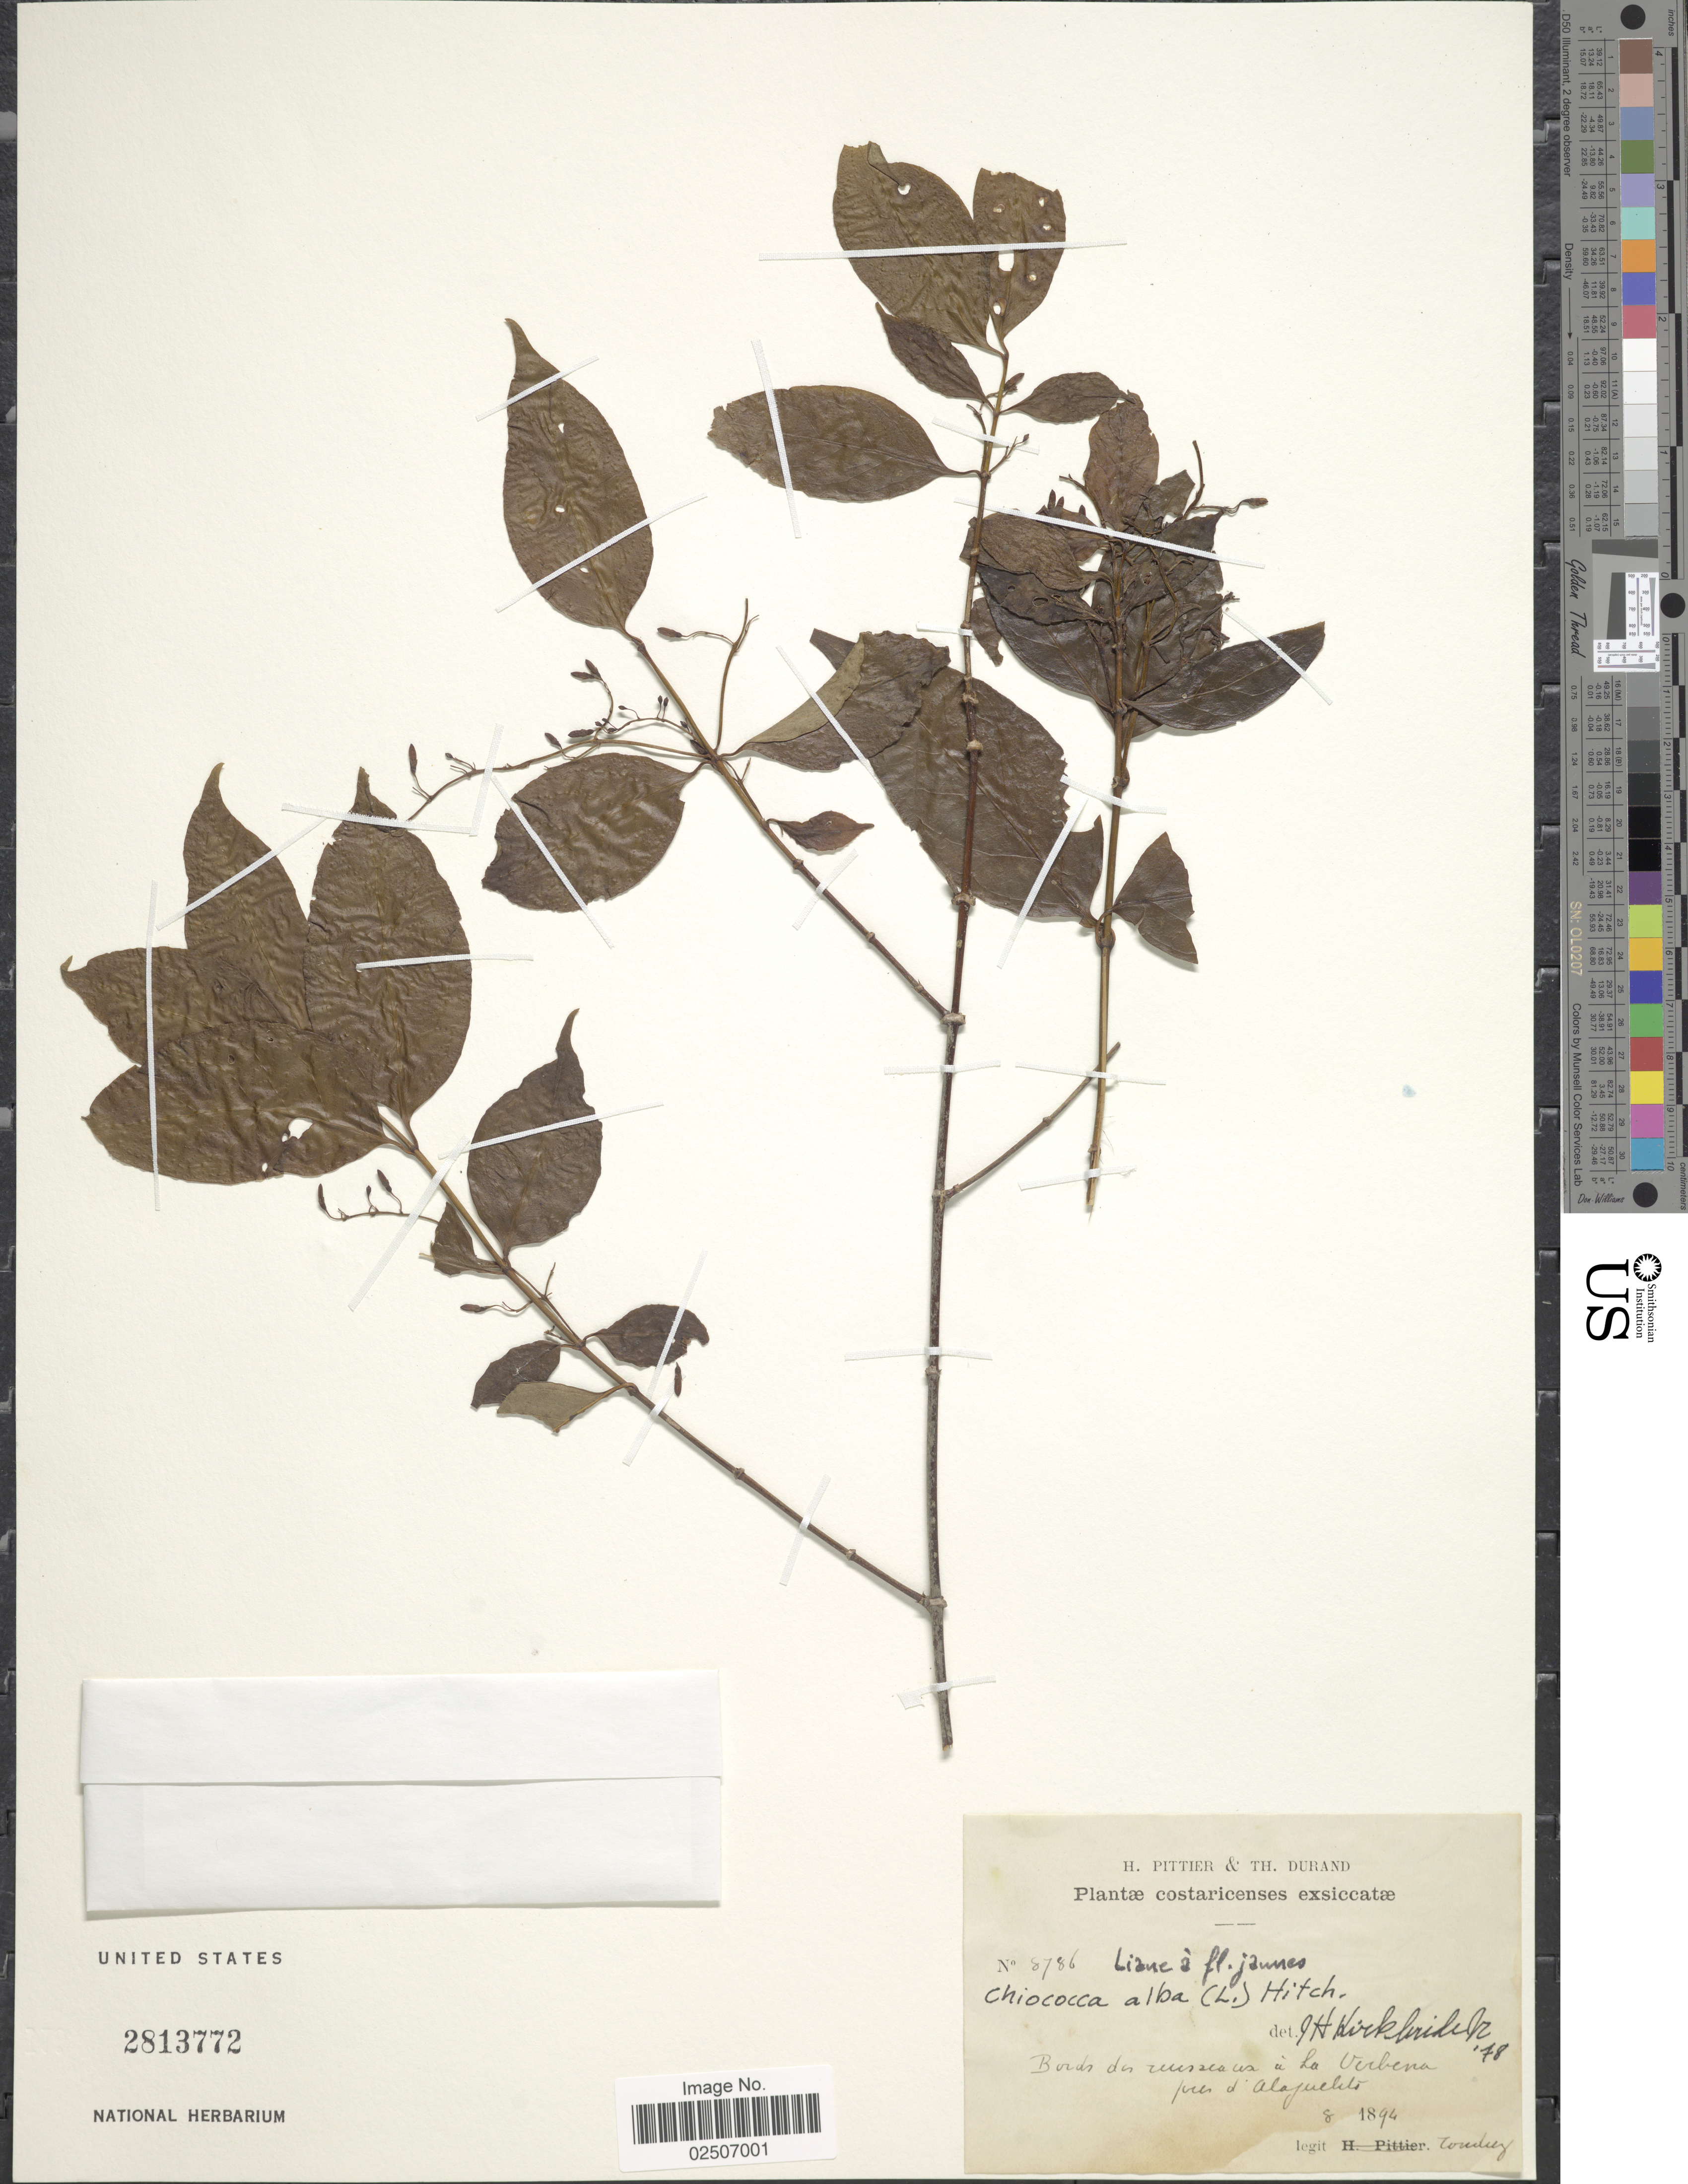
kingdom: Plantae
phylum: Tracheophyta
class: Magnoliopsida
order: Gentianales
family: Rubiaceae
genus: Chiococca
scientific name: Chiococca alba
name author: (L.) Hitchc.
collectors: A. Tonduz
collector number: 8786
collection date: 1894-08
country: Costa Rica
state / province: Alajuela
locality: Bords du ruisseau a La Verbena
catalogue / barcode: US 2813772